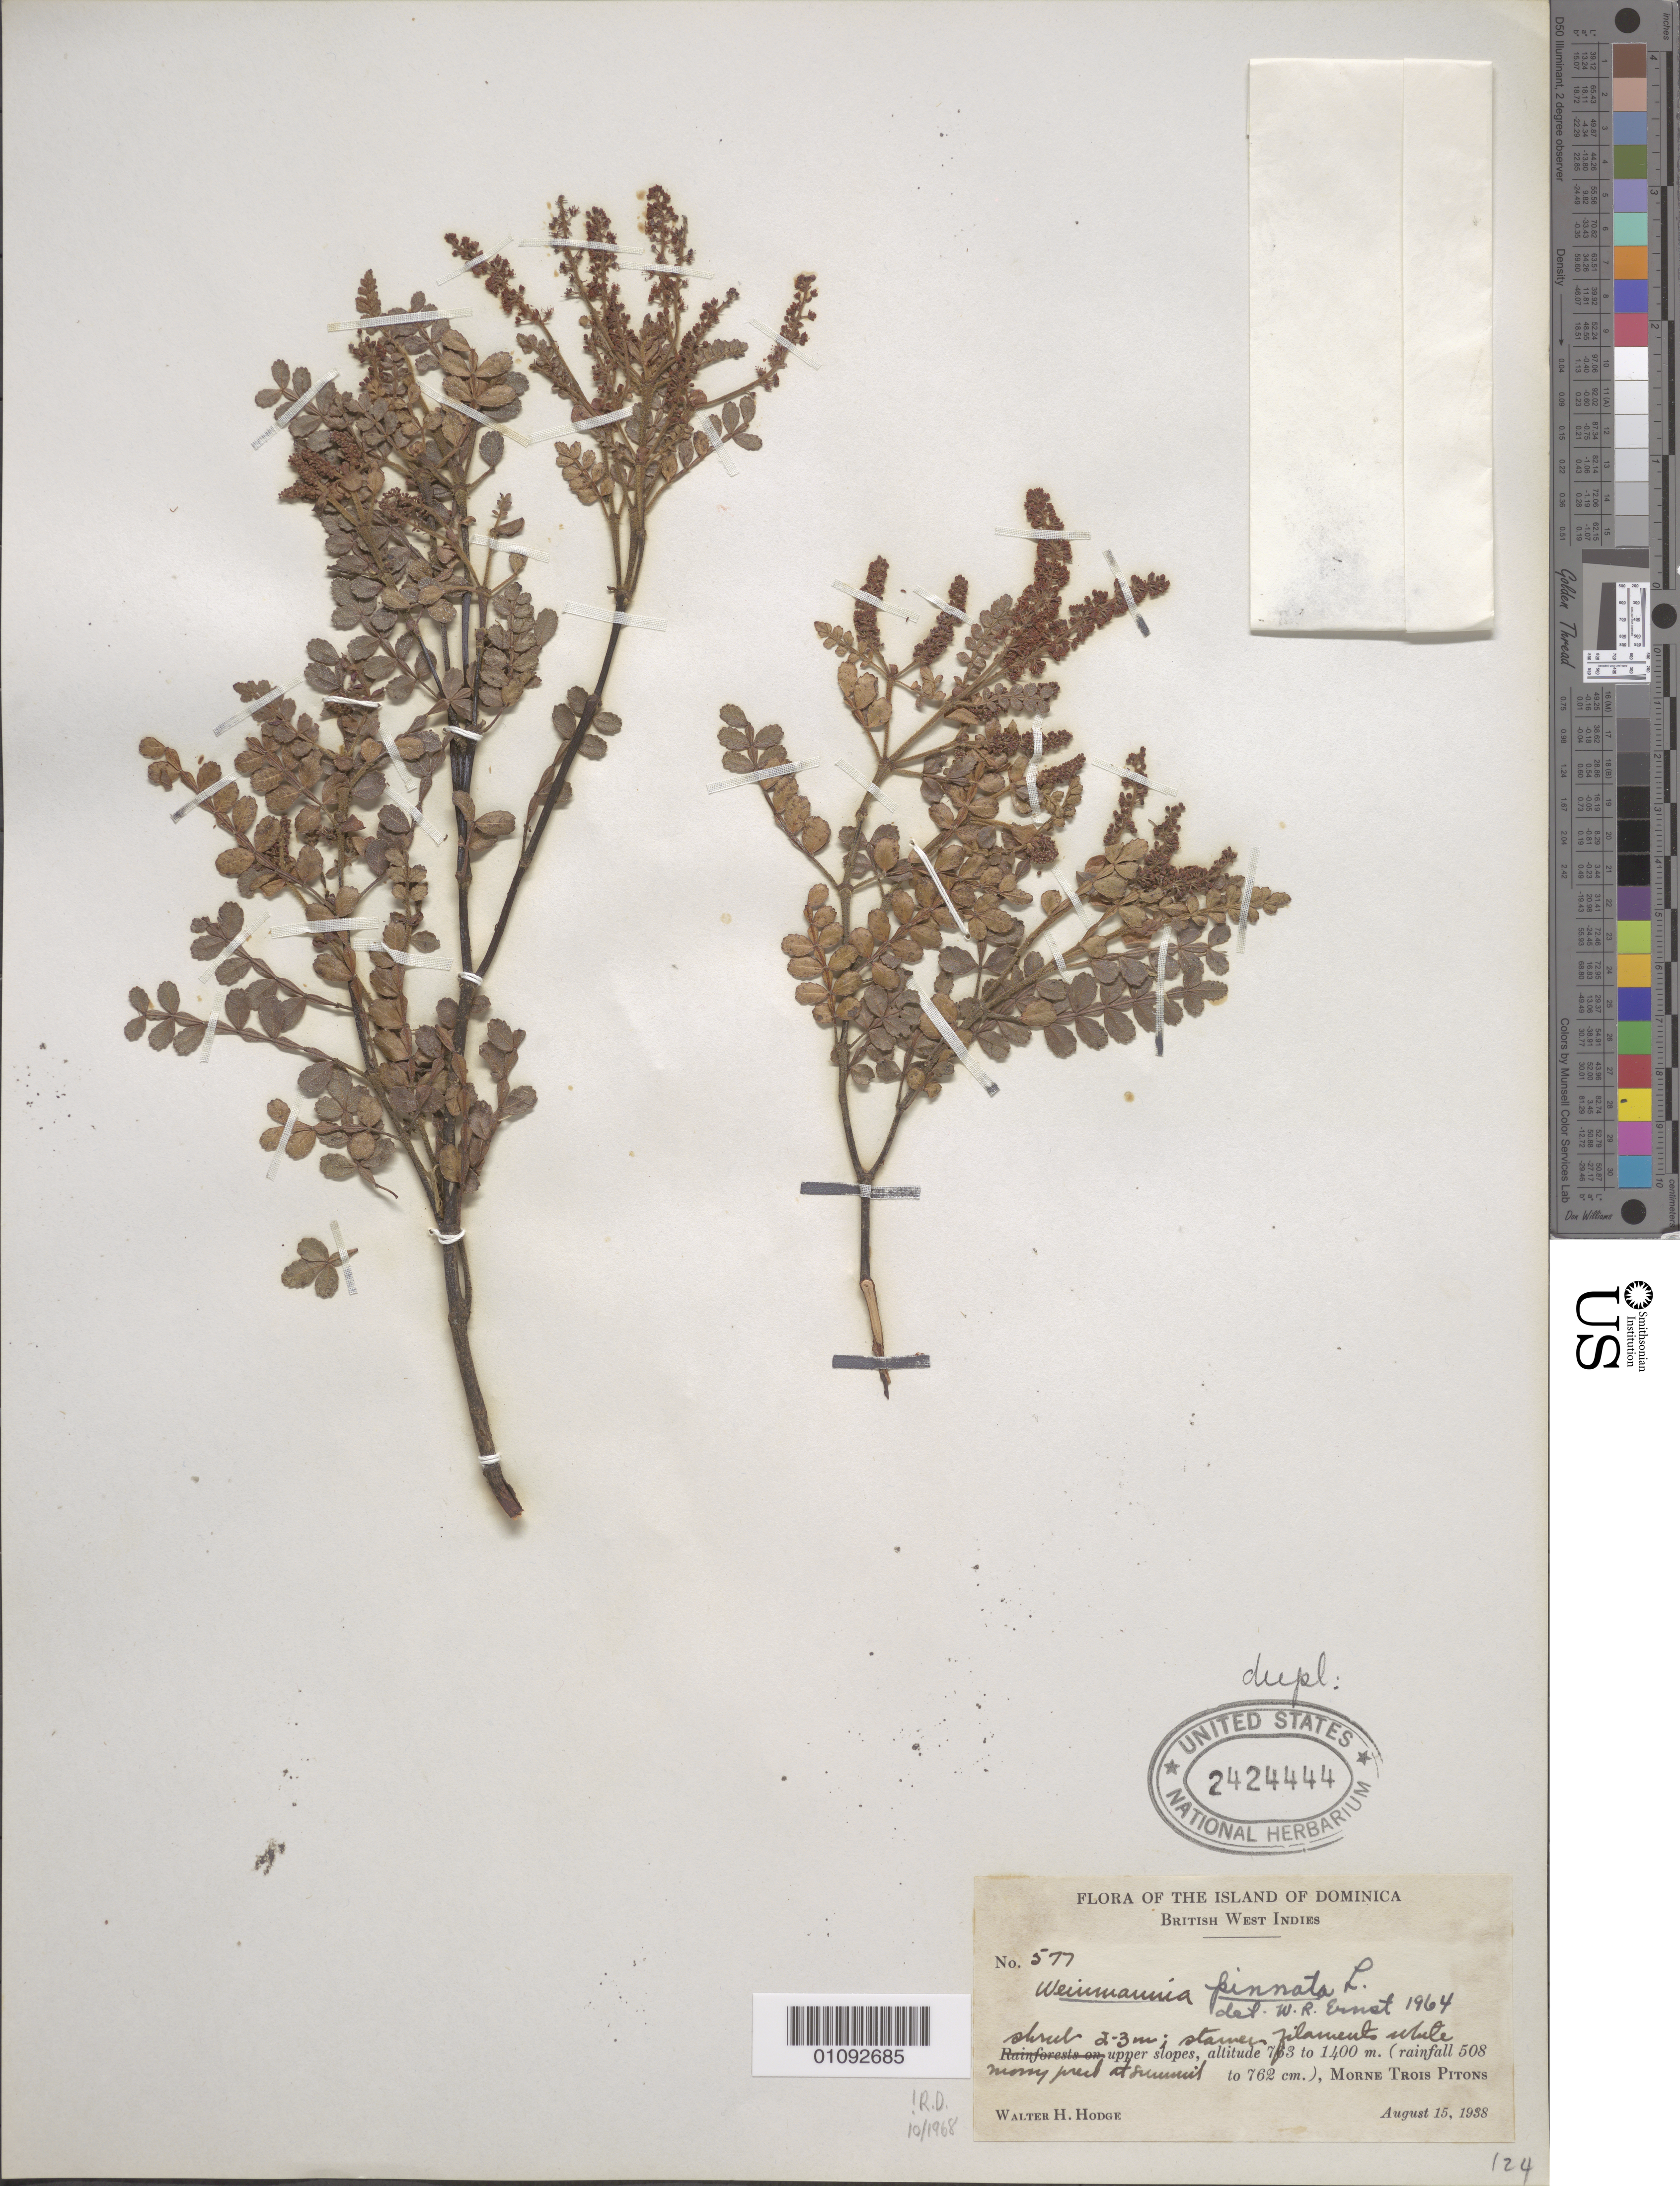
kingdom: Plantae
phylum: Tracheophyta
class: Magnoliopsida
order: Oxalidales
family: Cunoniaceae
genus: Weinmannia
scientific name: Weinmannia pinnata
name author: L.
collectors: W. Hodge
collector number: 577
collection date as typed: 15 Aug 1938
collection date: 1938-08-15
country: Dominica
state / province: St. Paul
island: Dominica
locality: Upper slopes, Morne Trois Pitons.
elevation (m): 763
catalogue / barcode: US 2424444